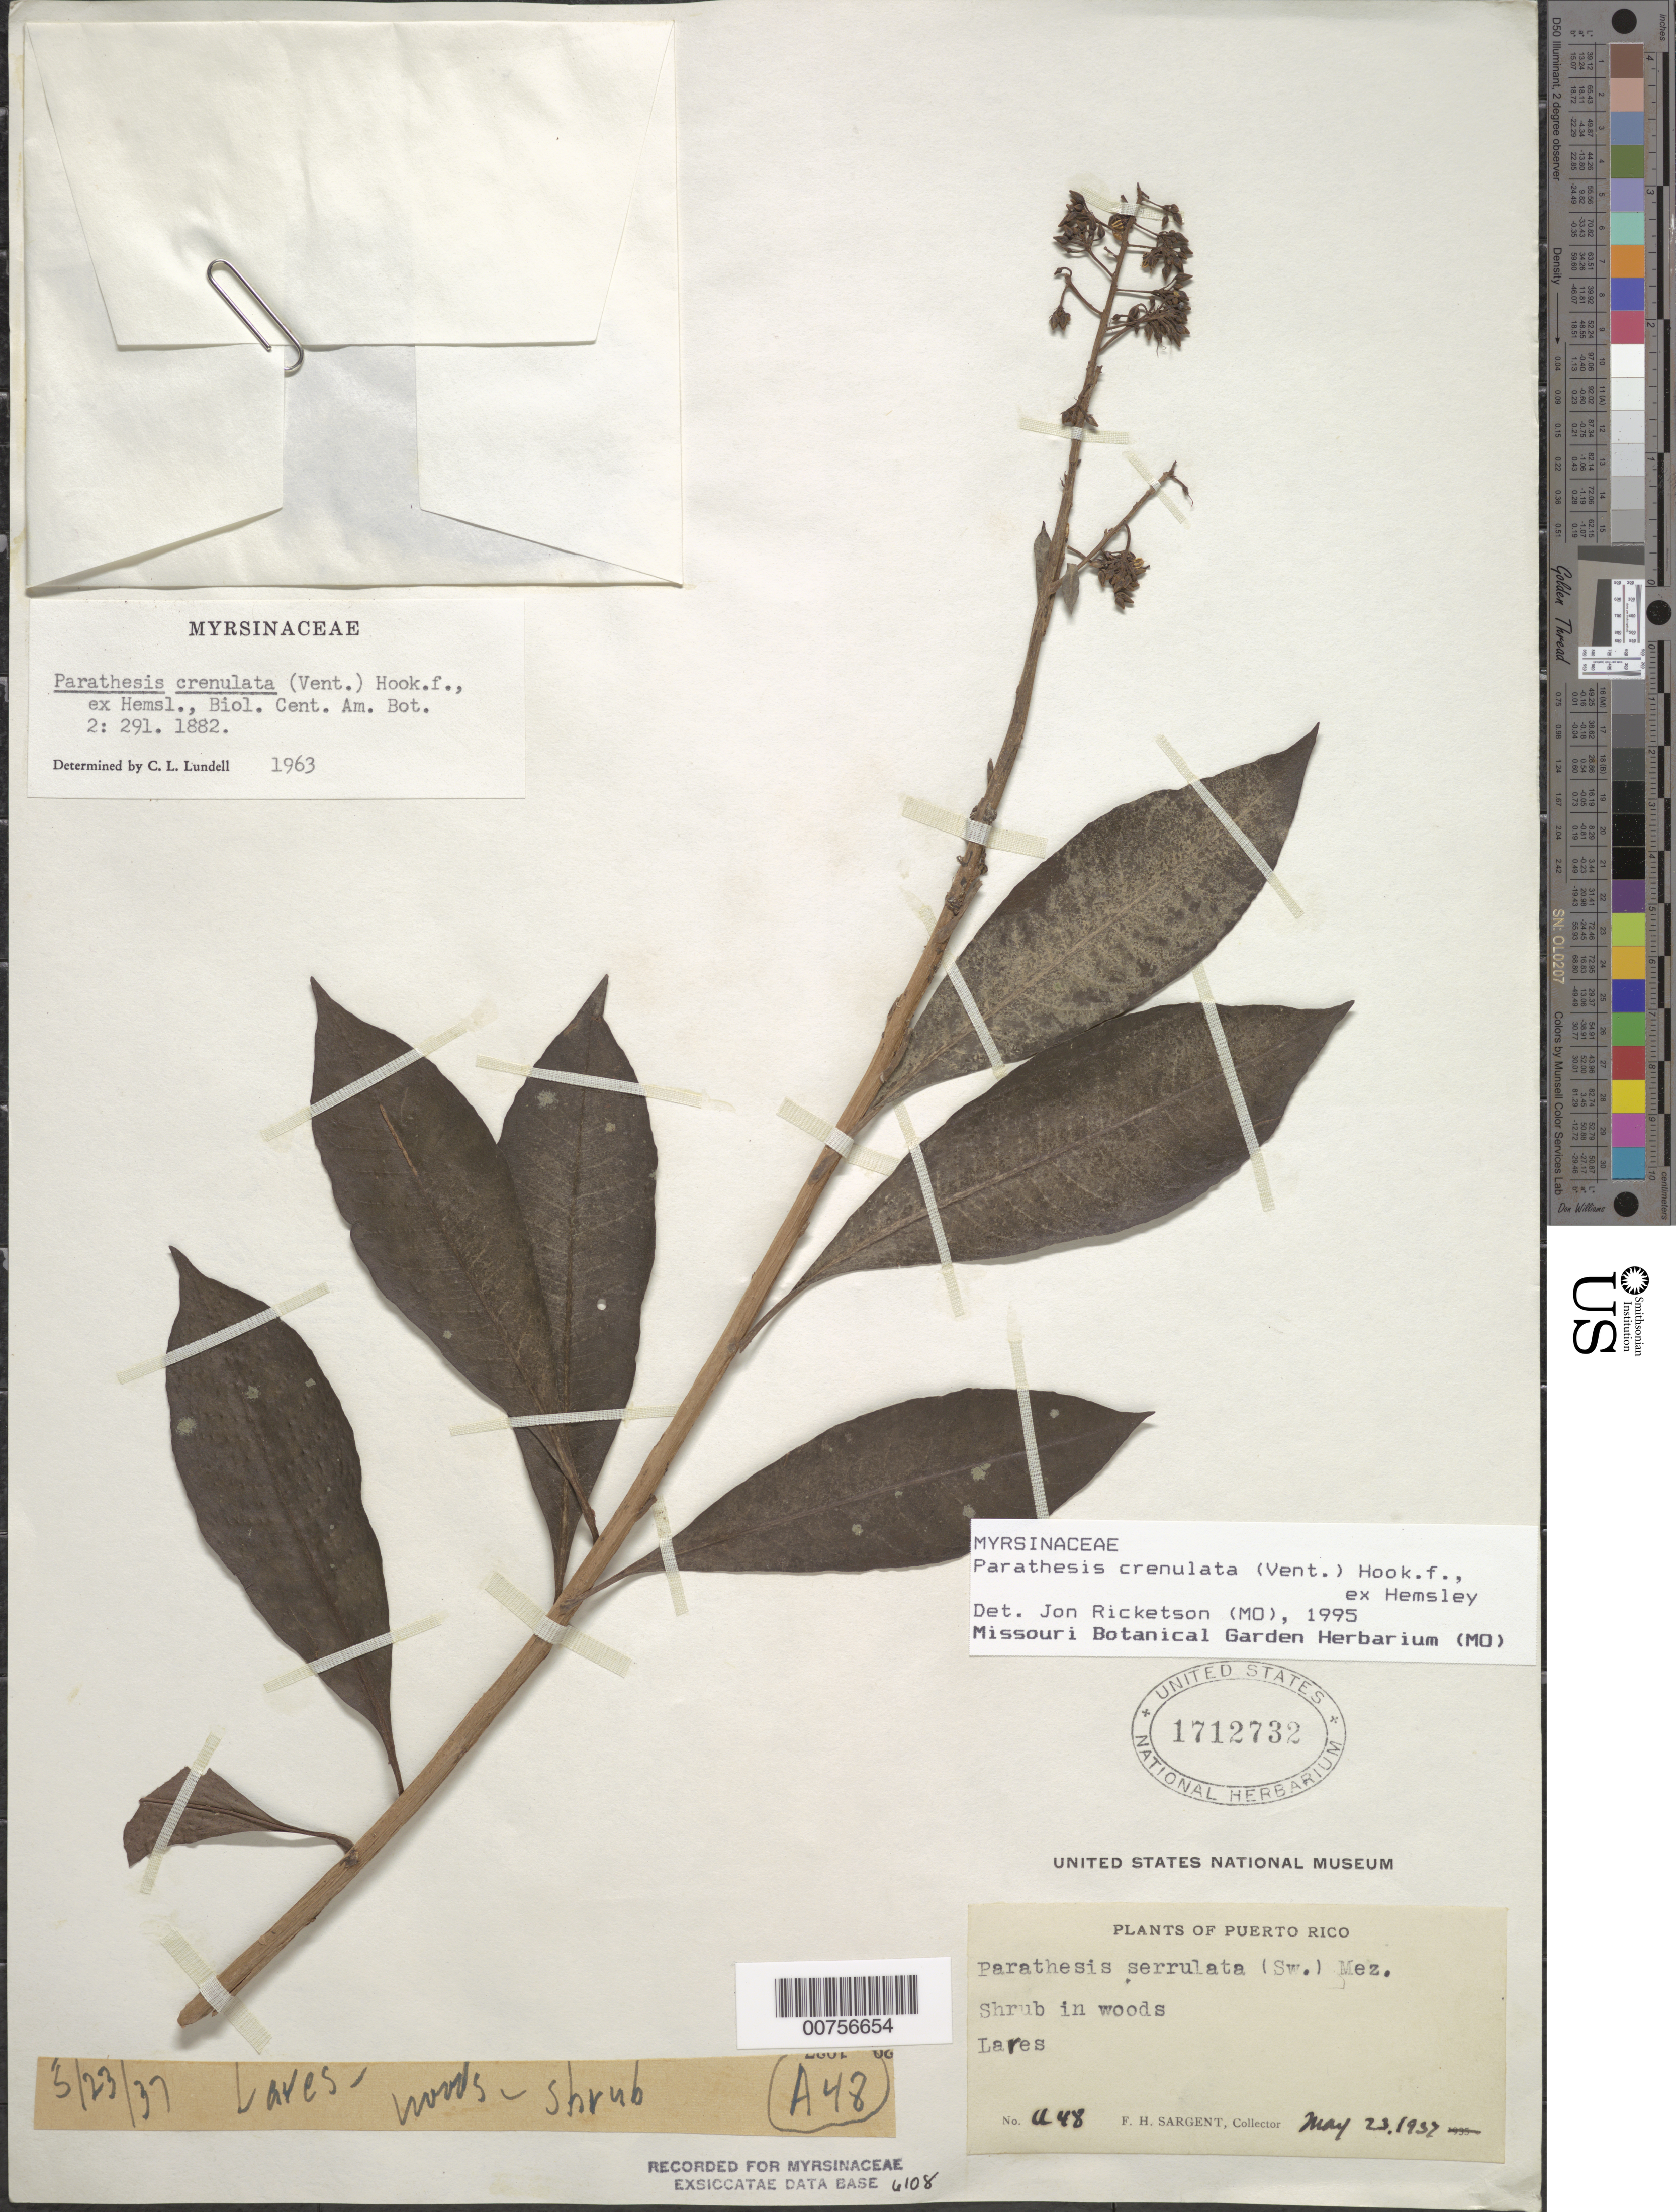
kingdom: Plantae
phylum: Tracheophyta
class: Magnoliopsida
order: Ericales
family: Primulaceae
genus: Parathesis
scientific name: Parathesis crenulata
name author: (Vent.) Hook. f. ex Hemsl.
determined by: Ricketson, Jon M., (MO), Missouri Botanical Garden (UNITED STATES)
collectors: F. H. Sargent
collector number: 48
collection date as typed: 23 May 1937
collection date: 1937-05-23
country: Puerto Rico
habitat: In woods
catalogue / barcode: US 1712732